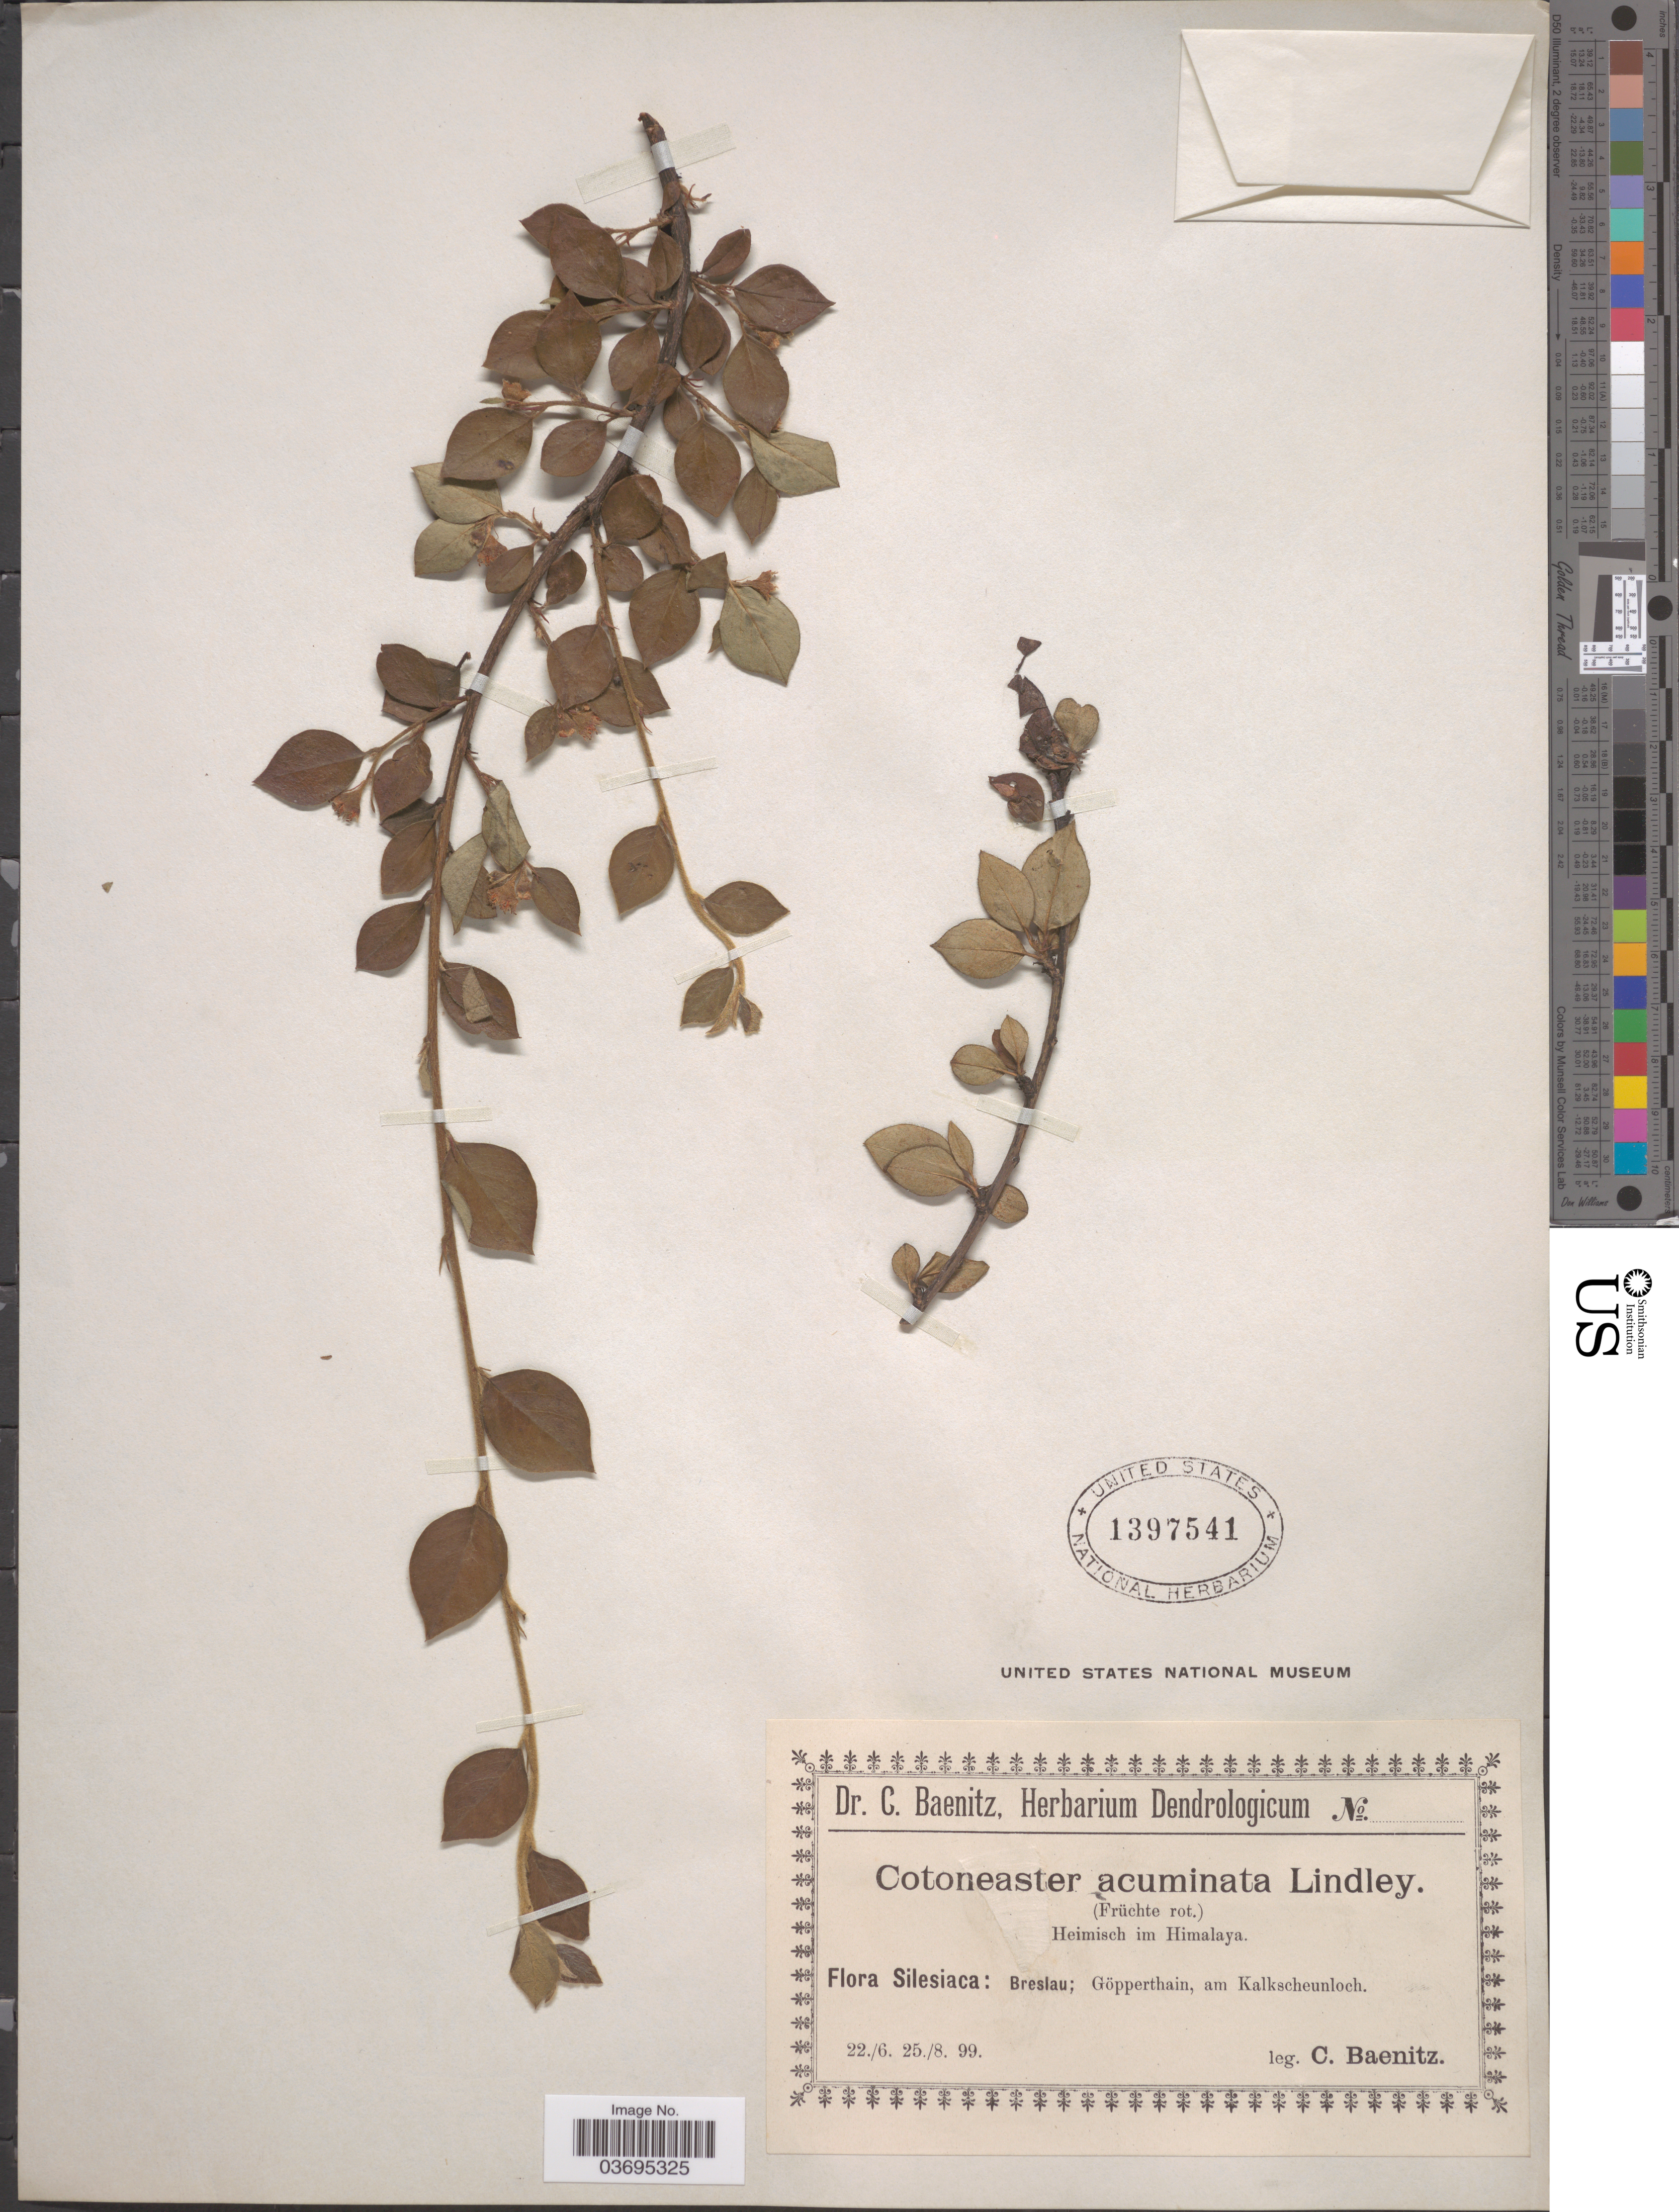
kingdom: Plantae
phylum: Tracheophyta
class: Magnoliopsida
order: Rosales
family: Rosaceae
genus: Cotoneaster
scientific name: Cotoneaster acuminatus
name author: Lindl.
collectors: C. G. Baenitz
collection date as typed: Transcribed d/m/y: 22/6/99 to 25/8/99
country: Poland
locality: Silesiaca: Breslau; Göpperthain, am Kalkscheunloch.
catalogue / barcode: US 1397541